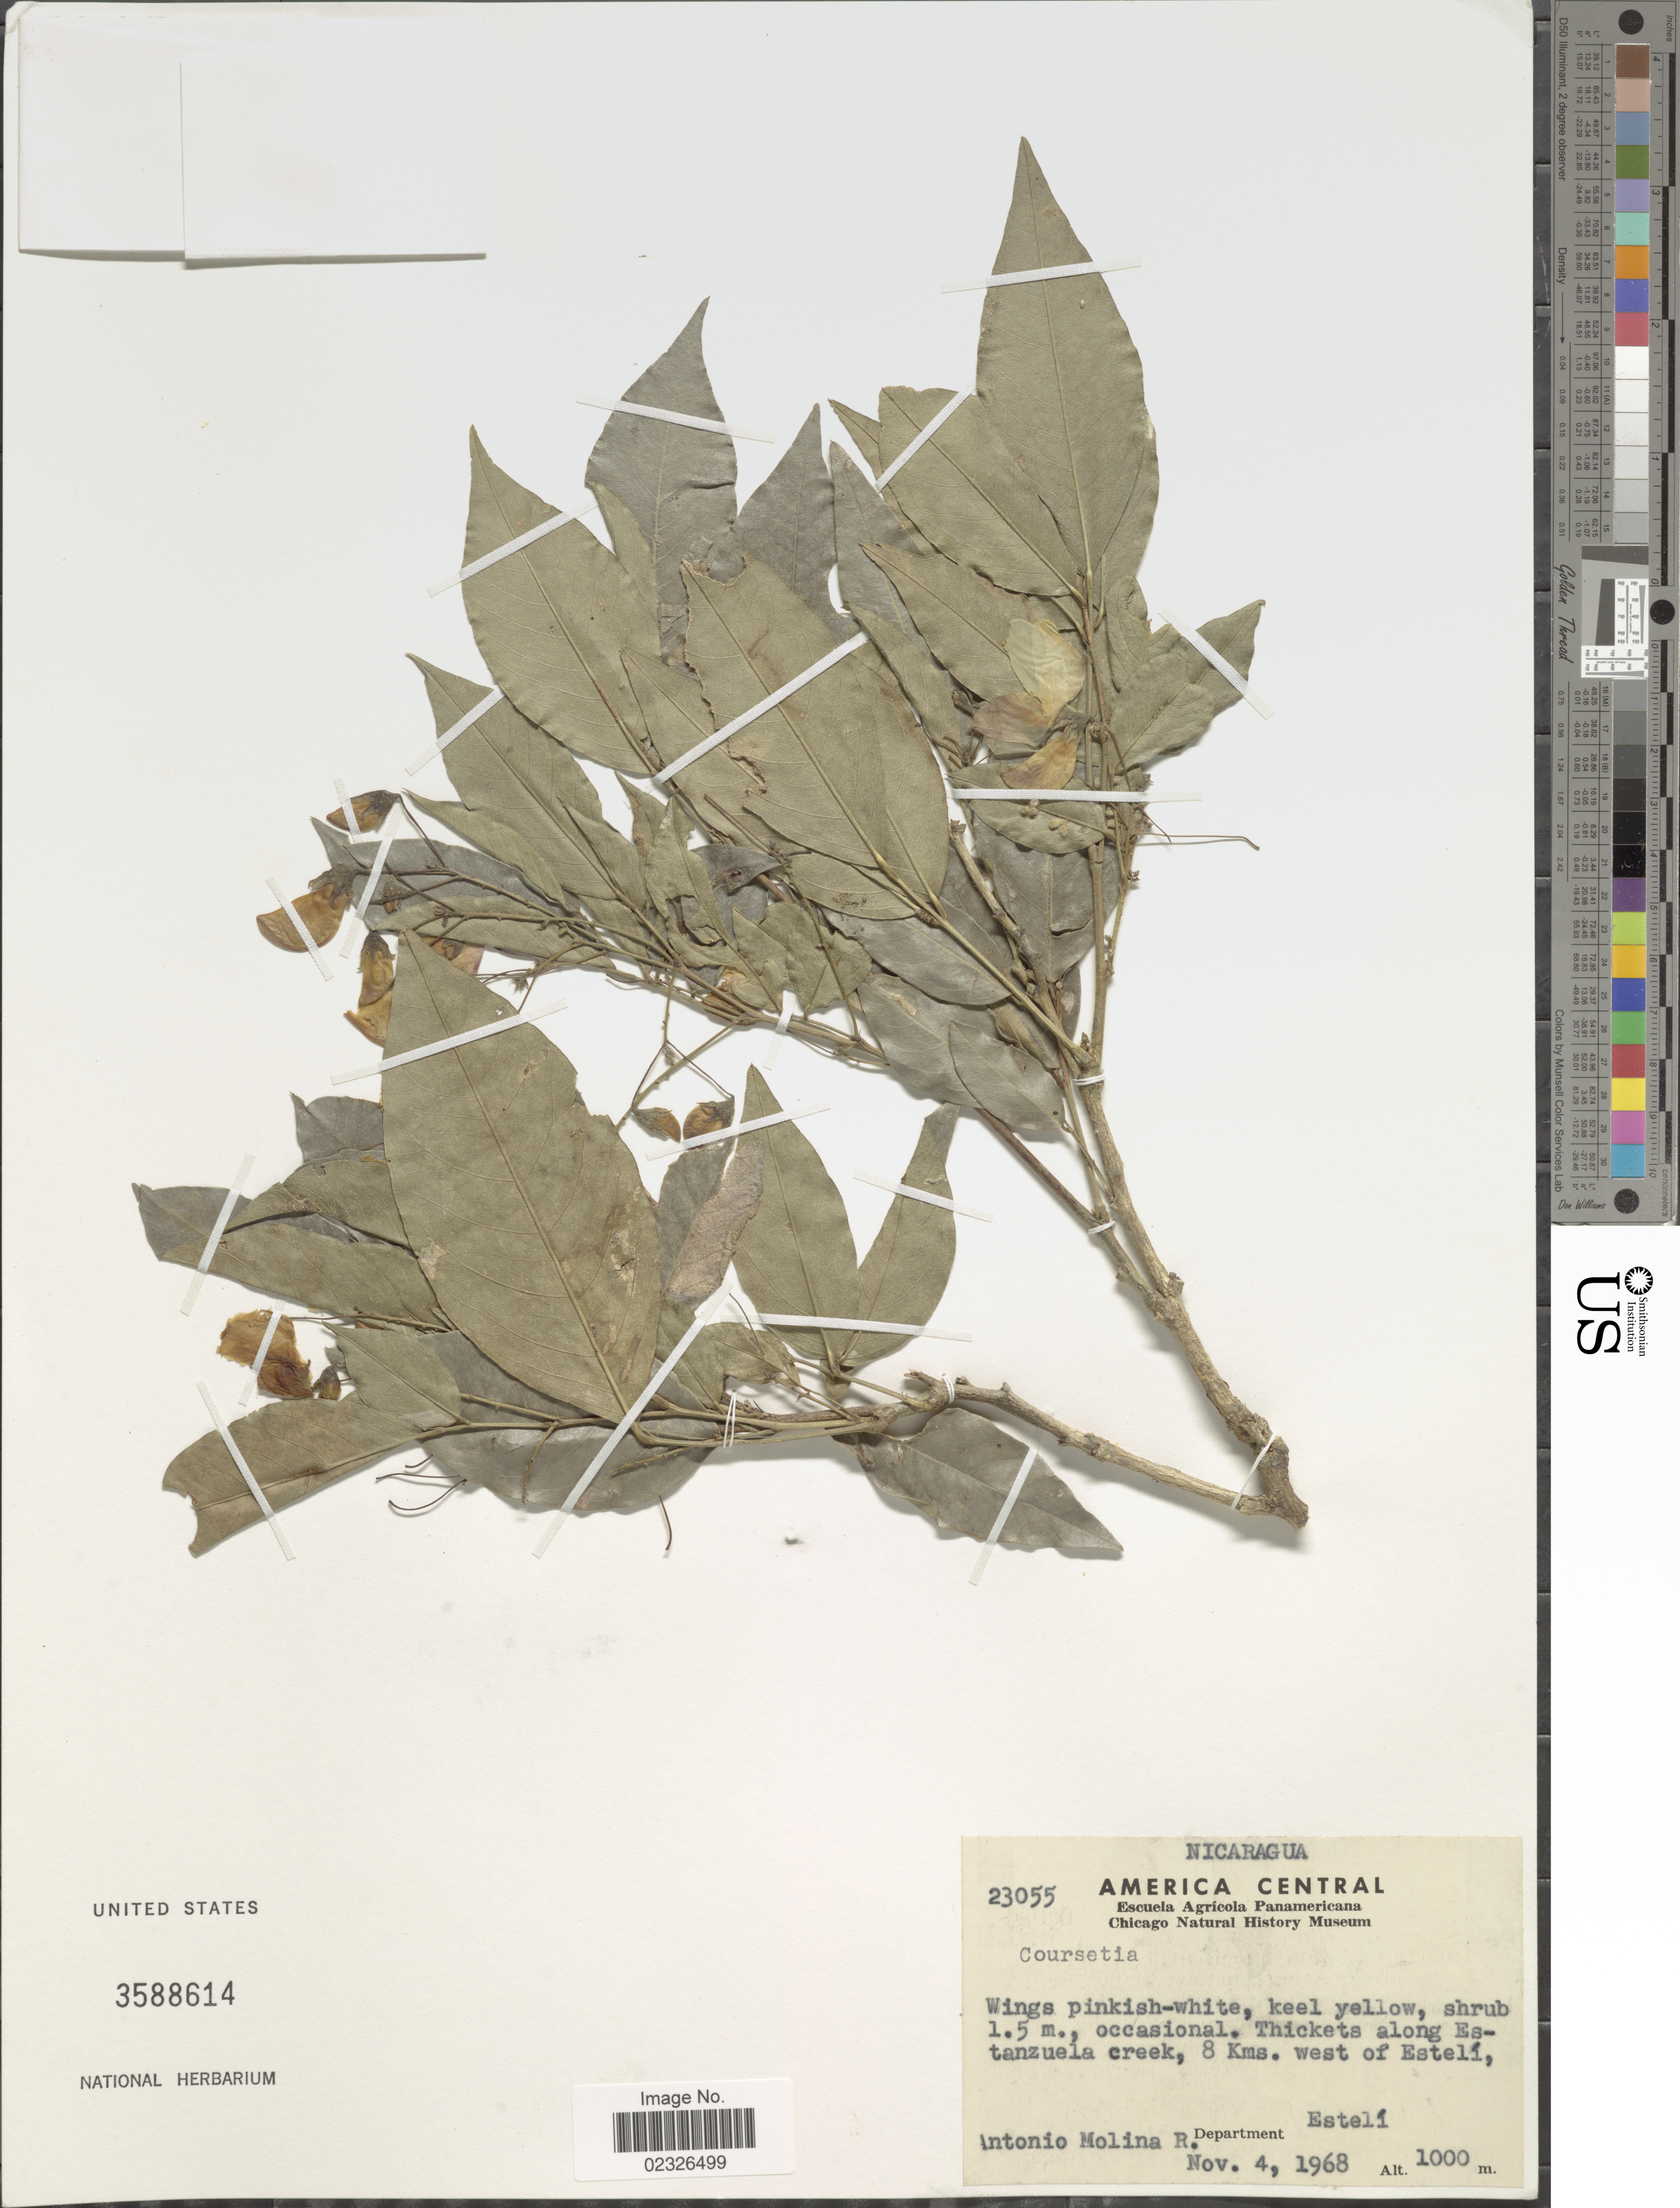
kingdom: Plantae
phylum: Tracheophyta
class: Magnoliopsida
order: Fabales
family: Fabaceae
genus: Coursetia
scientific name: Coursetia sp.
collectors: A. Molina R.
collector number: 23055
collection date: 1968-11-04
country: Nicaragua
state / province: Esteli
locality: Thickets along Estanzuela creek, 8 Kms. west of Esteli, Department Esteli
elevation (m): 1000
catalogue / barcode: US 3588614